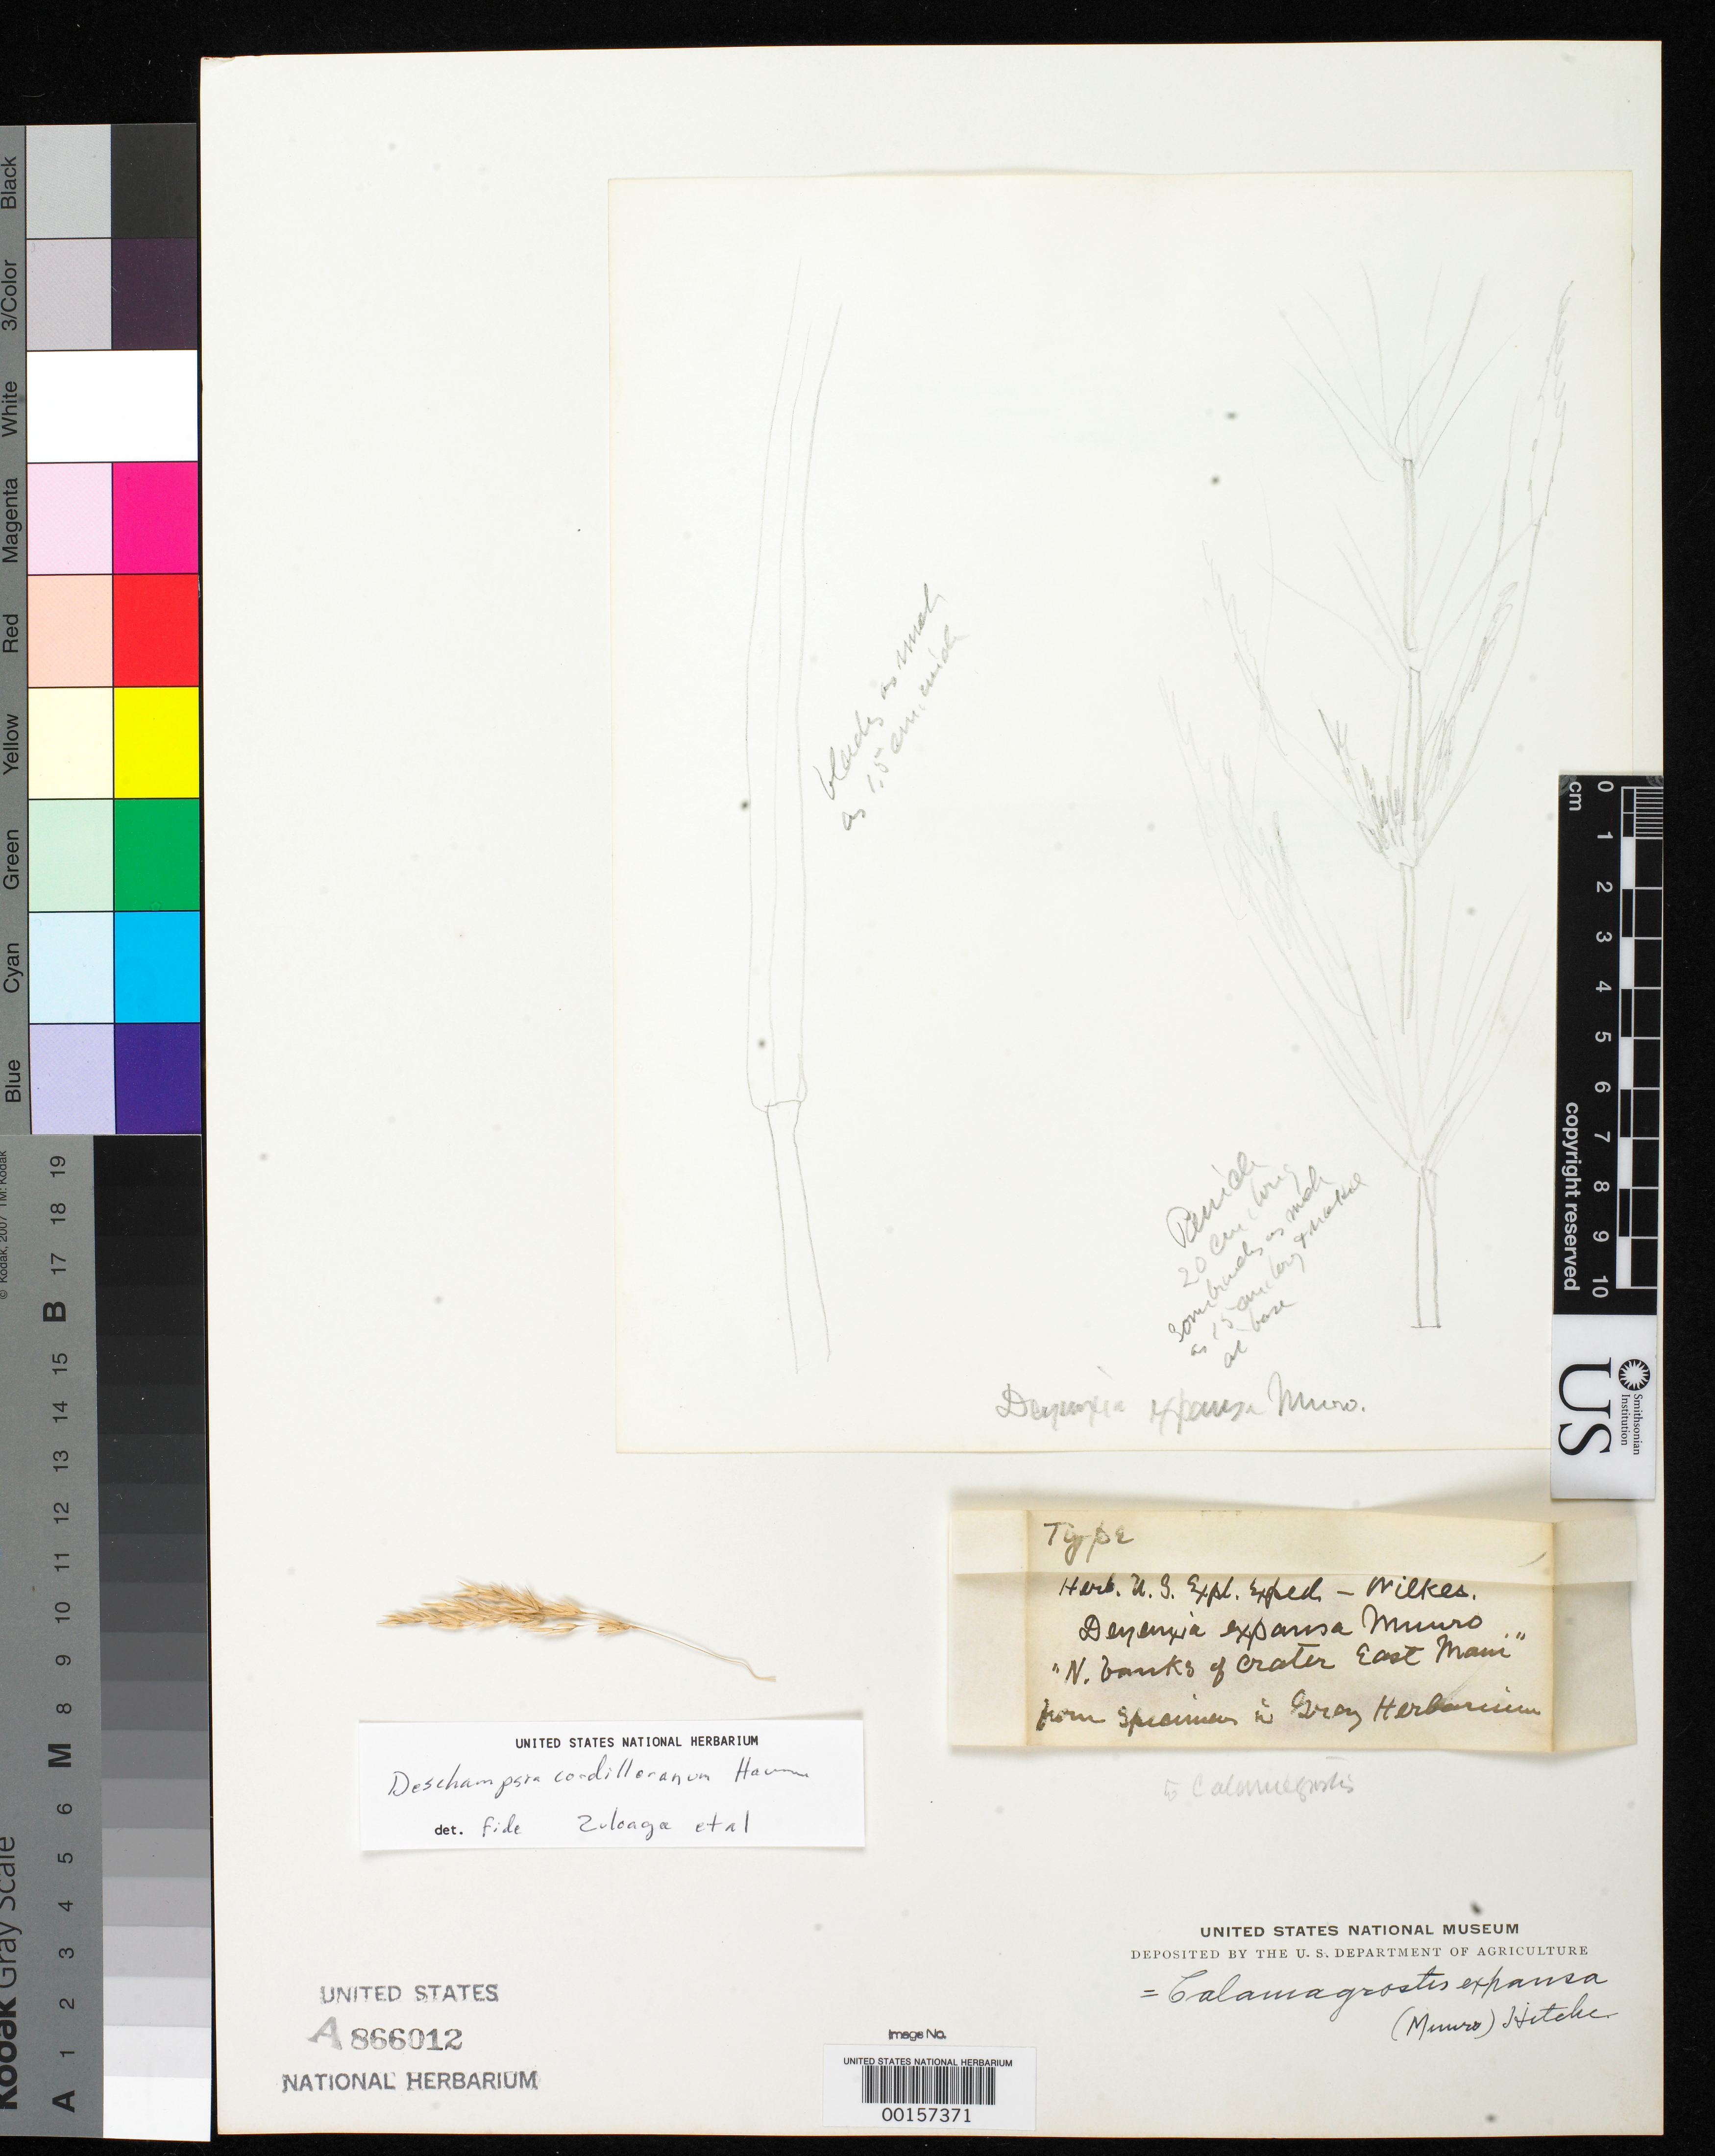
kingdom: Plantae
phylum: Tracheophyta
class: Liliopsida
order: Poales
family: Poaceae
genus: Deyeuxia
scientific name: Deyeuxia expansa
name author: Munro ex Hillebr.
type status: Type Fragment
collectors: Wilkes Explor. Exped.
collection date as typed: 1838 to -- --- 1842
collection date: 1838/1842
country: United States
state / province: Hawaii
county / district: Maui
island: Maui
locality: North banks of Crater of Haleakala.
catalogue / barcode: US 866012A